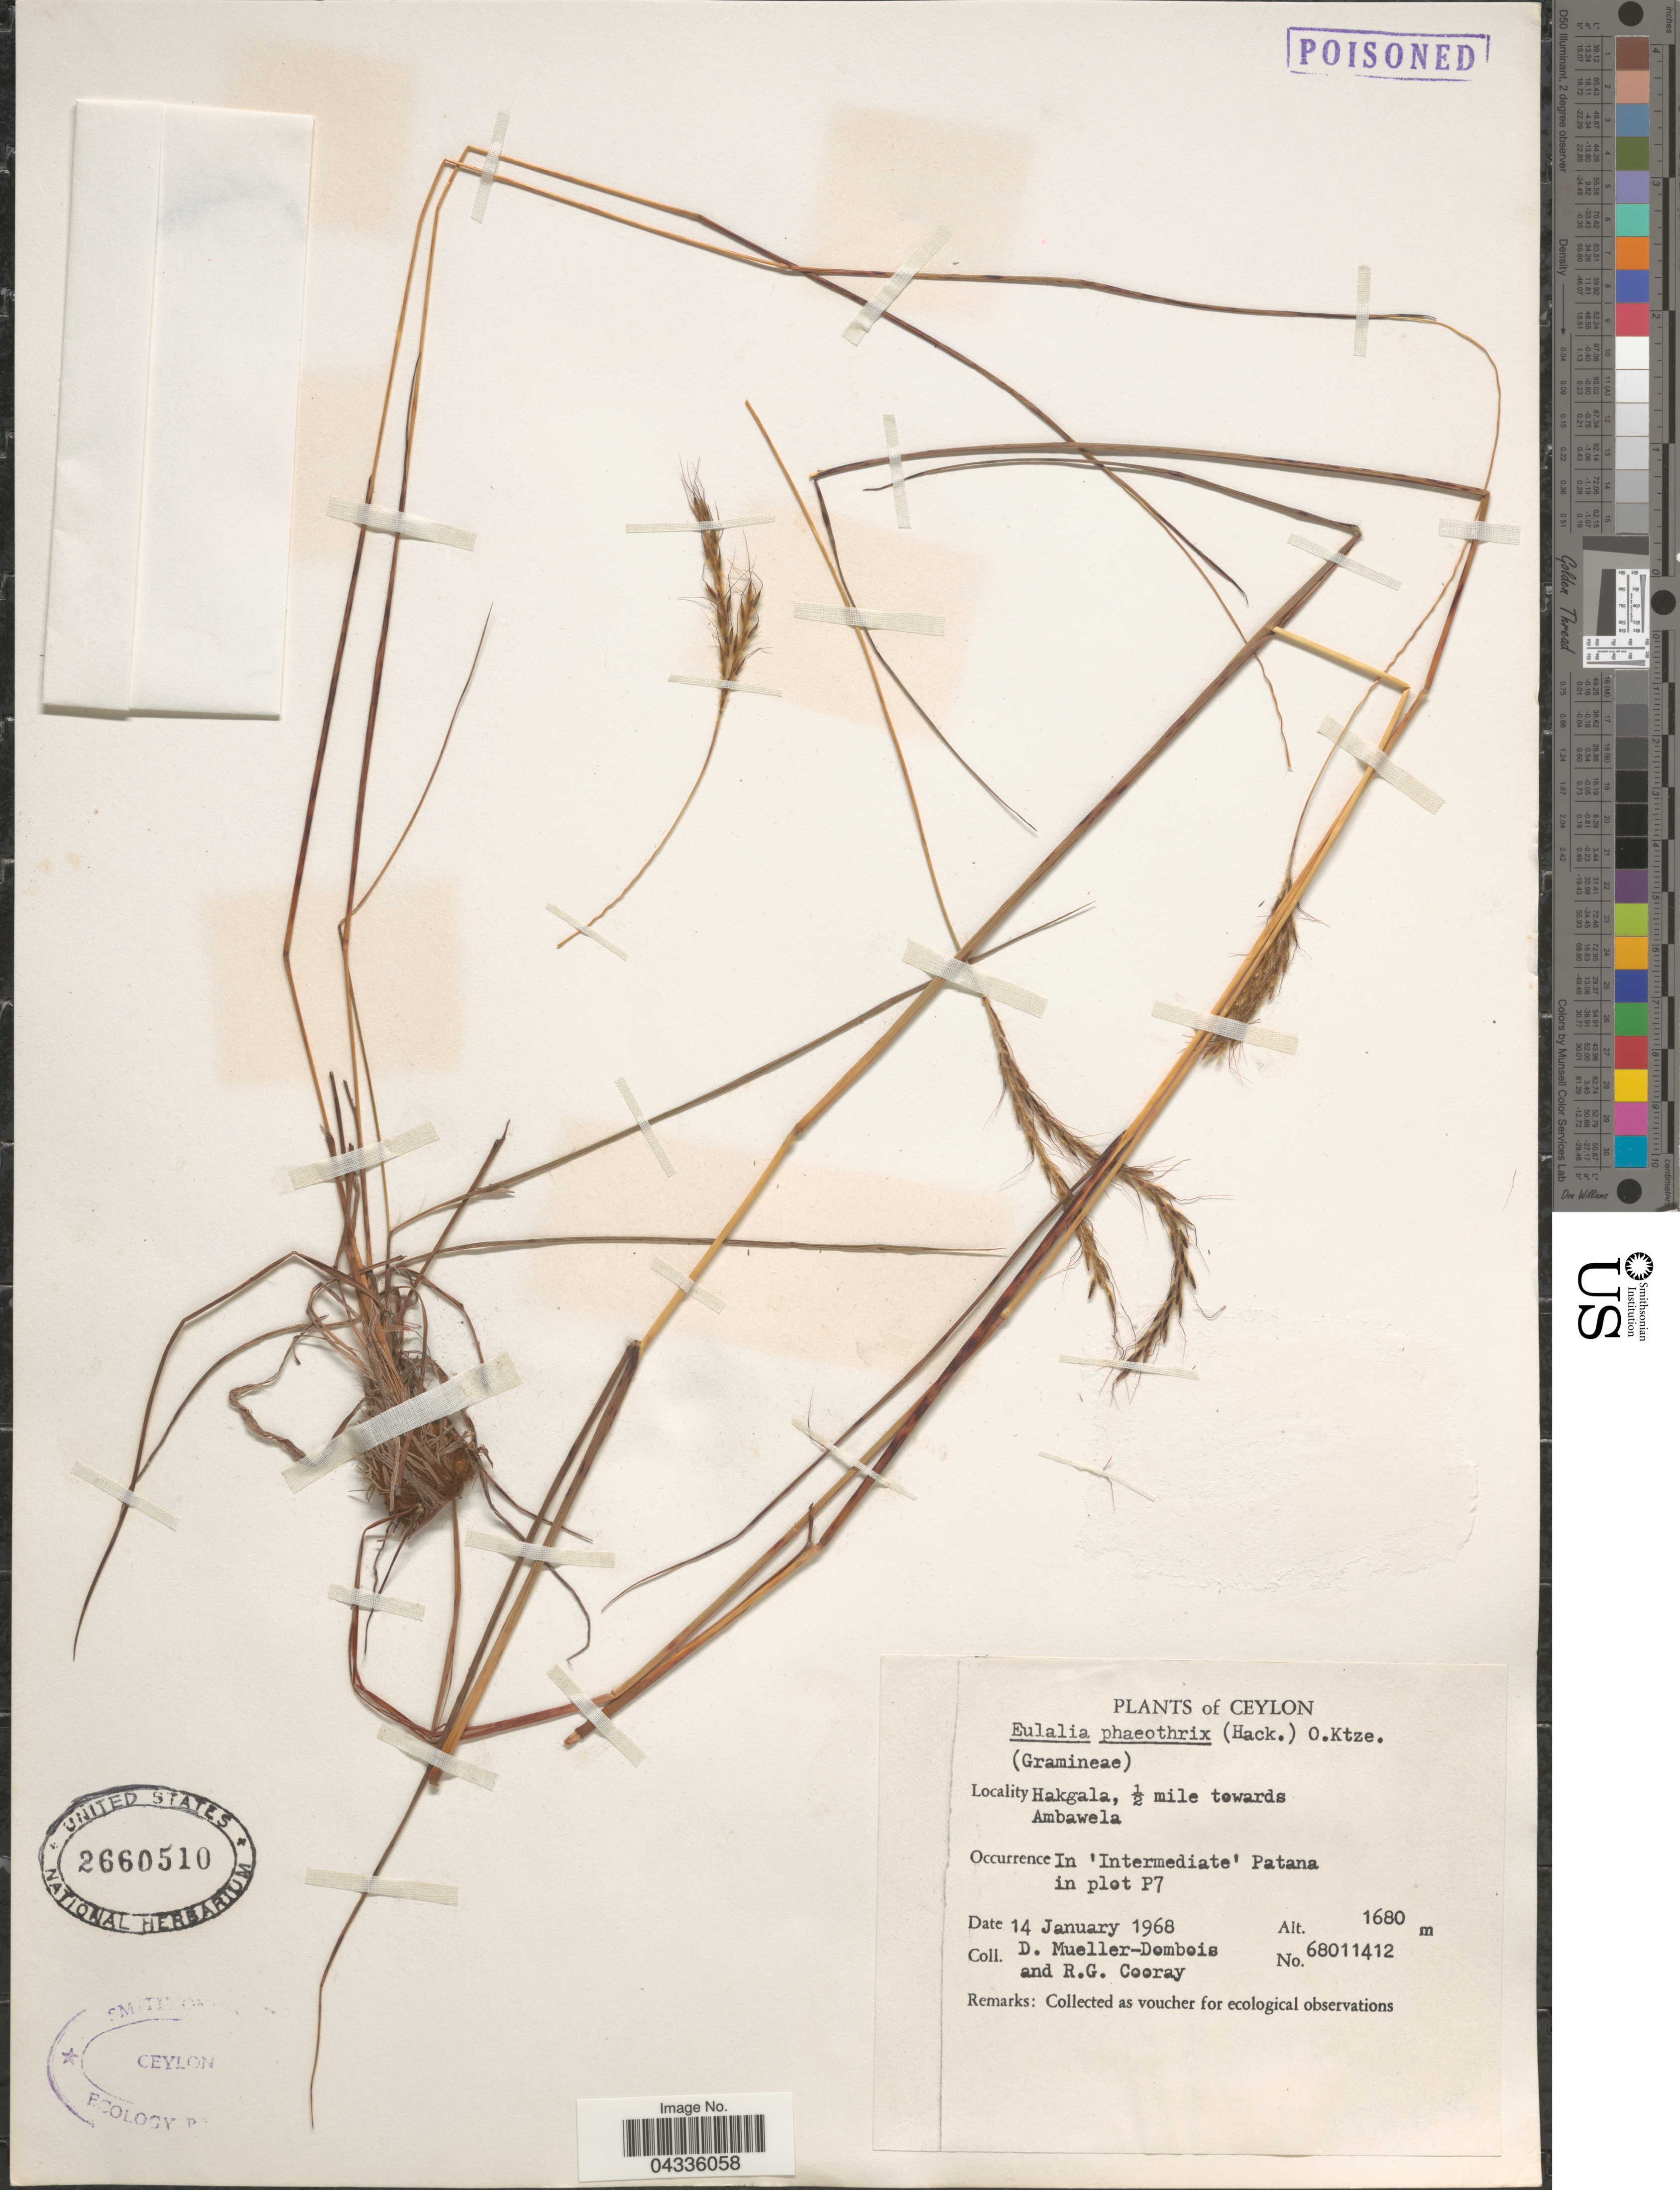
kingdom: Plantae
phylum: Tracheophyta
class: Liliopsida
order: Poales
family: Poaceae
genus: Eulalia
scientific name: Eulalia phaeothrix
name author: (Hack.) Kuntze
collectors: D. Mueller-Dombois & R. Cooray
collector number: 68011412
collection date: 1968-01-14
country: Sri Lanka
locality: Ceylon. Hakgala, ½ mile towards Ambawela.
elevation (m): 1680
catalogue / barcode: US 2660510